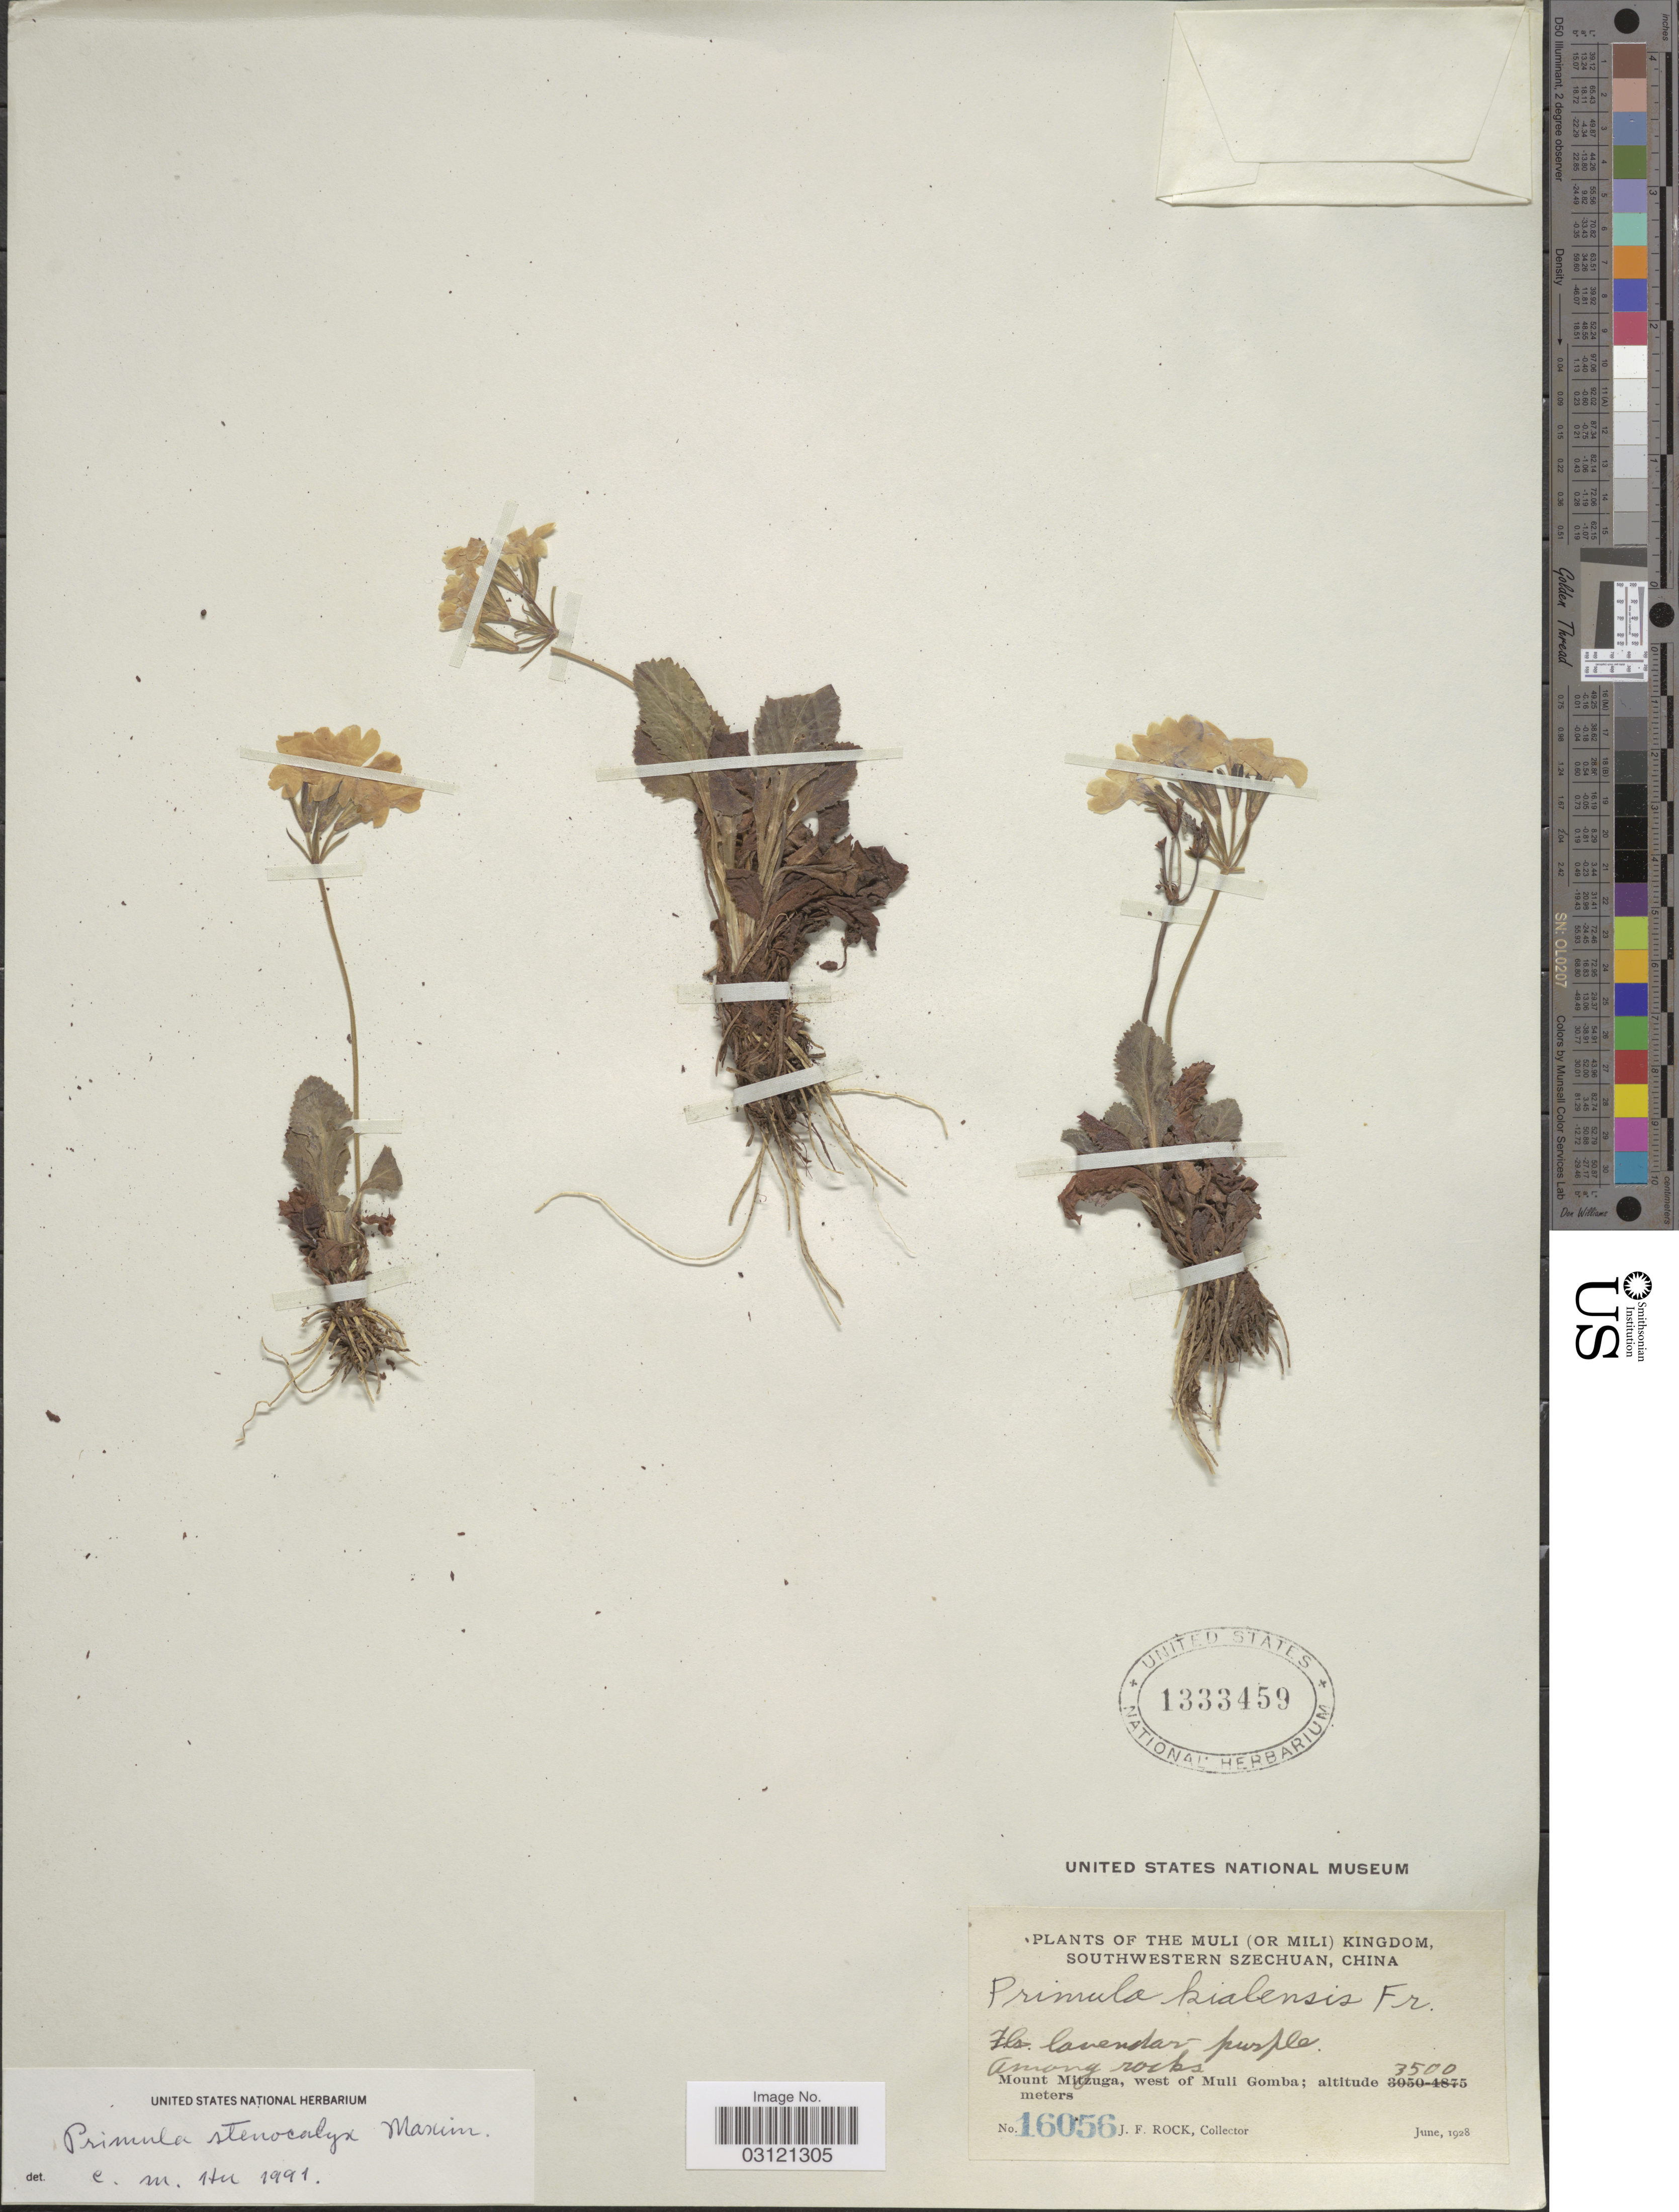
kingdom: Plantae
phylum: Tracheophyta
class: Magnoliopsida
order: Ericales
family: Primulaceae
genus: Primula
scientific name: Primula kialensis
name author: Franch.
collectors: J. Rock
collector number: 16056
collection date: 1928-06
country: China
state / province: Sichuan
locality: The Muli (Or Mili) Kingdom, Southwestern Szechuan, Mount Mitzuga, west of Muli Gomba.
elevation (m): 3500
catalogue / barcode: US 1333459